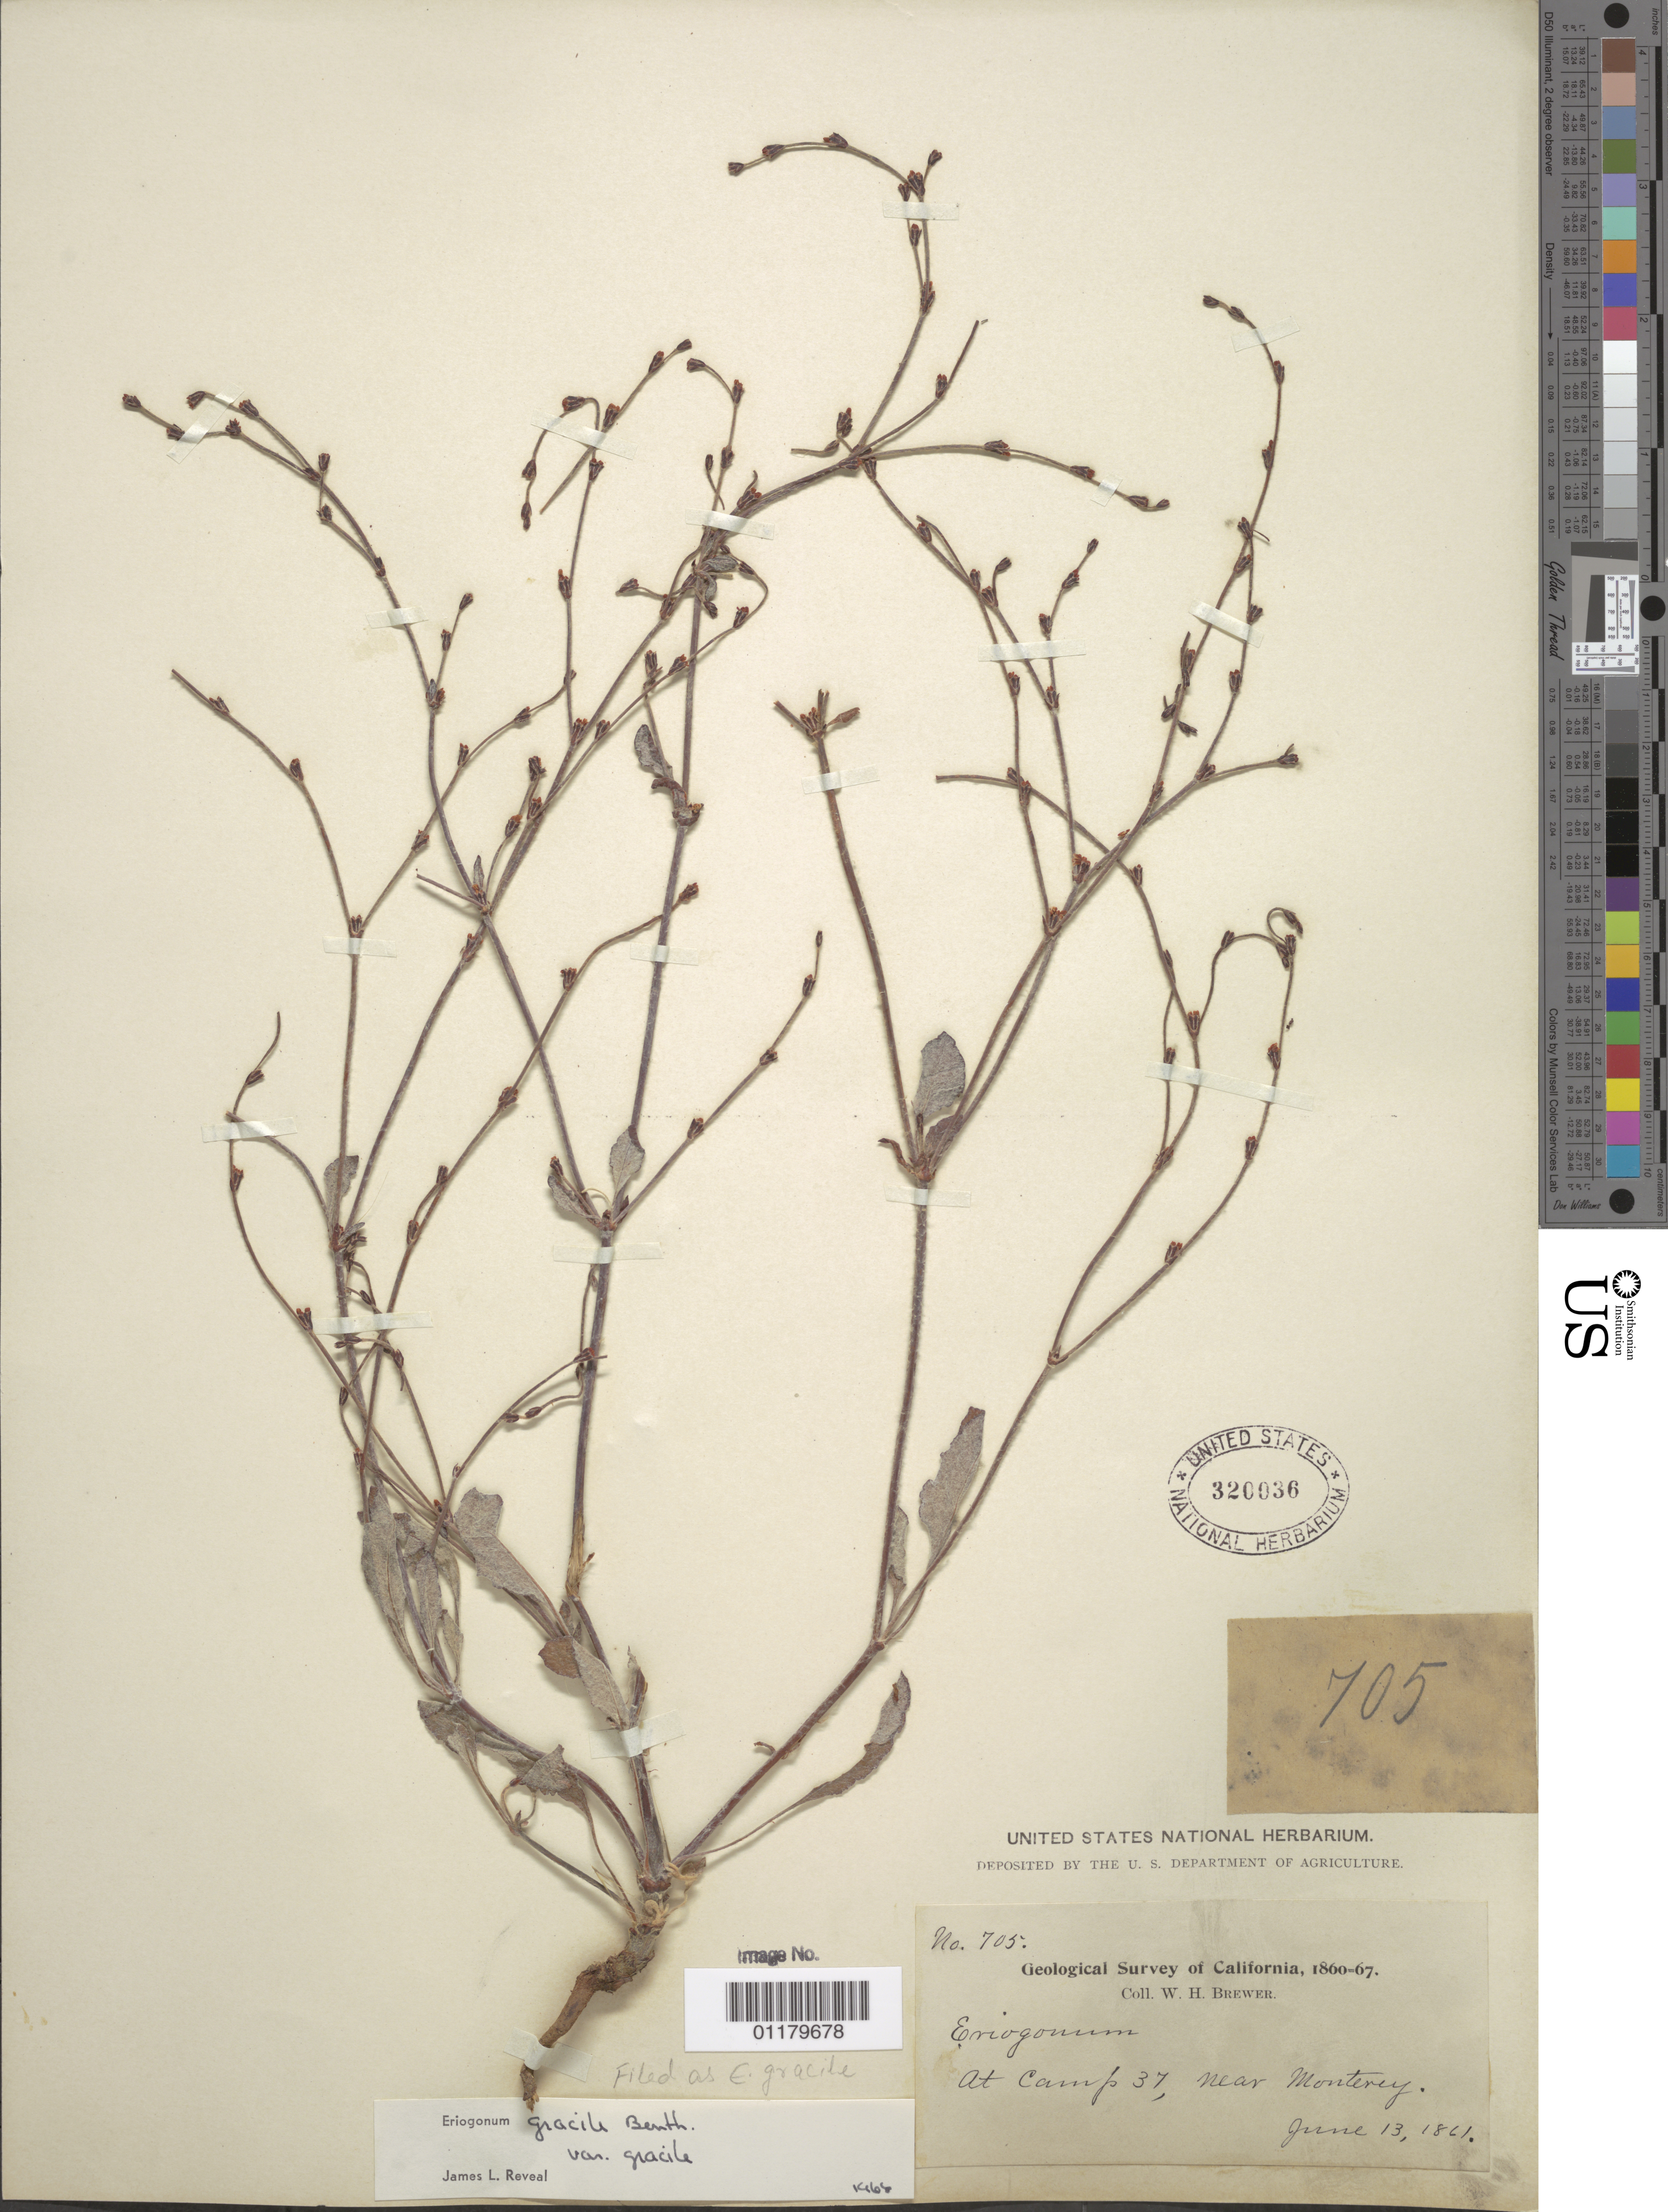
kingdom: Plantae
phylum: Tracheophyta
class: Magnoliopsida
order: Caryophyllales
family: Polygonaceae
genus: Eriogonum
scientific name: Eriogonum gracile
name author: Benth.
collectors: W. H. Brewer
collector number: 705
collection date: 1861-06-13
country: United States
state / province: California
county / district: Monterey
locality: Camp 37, near Monterey.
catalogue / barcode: US 320036